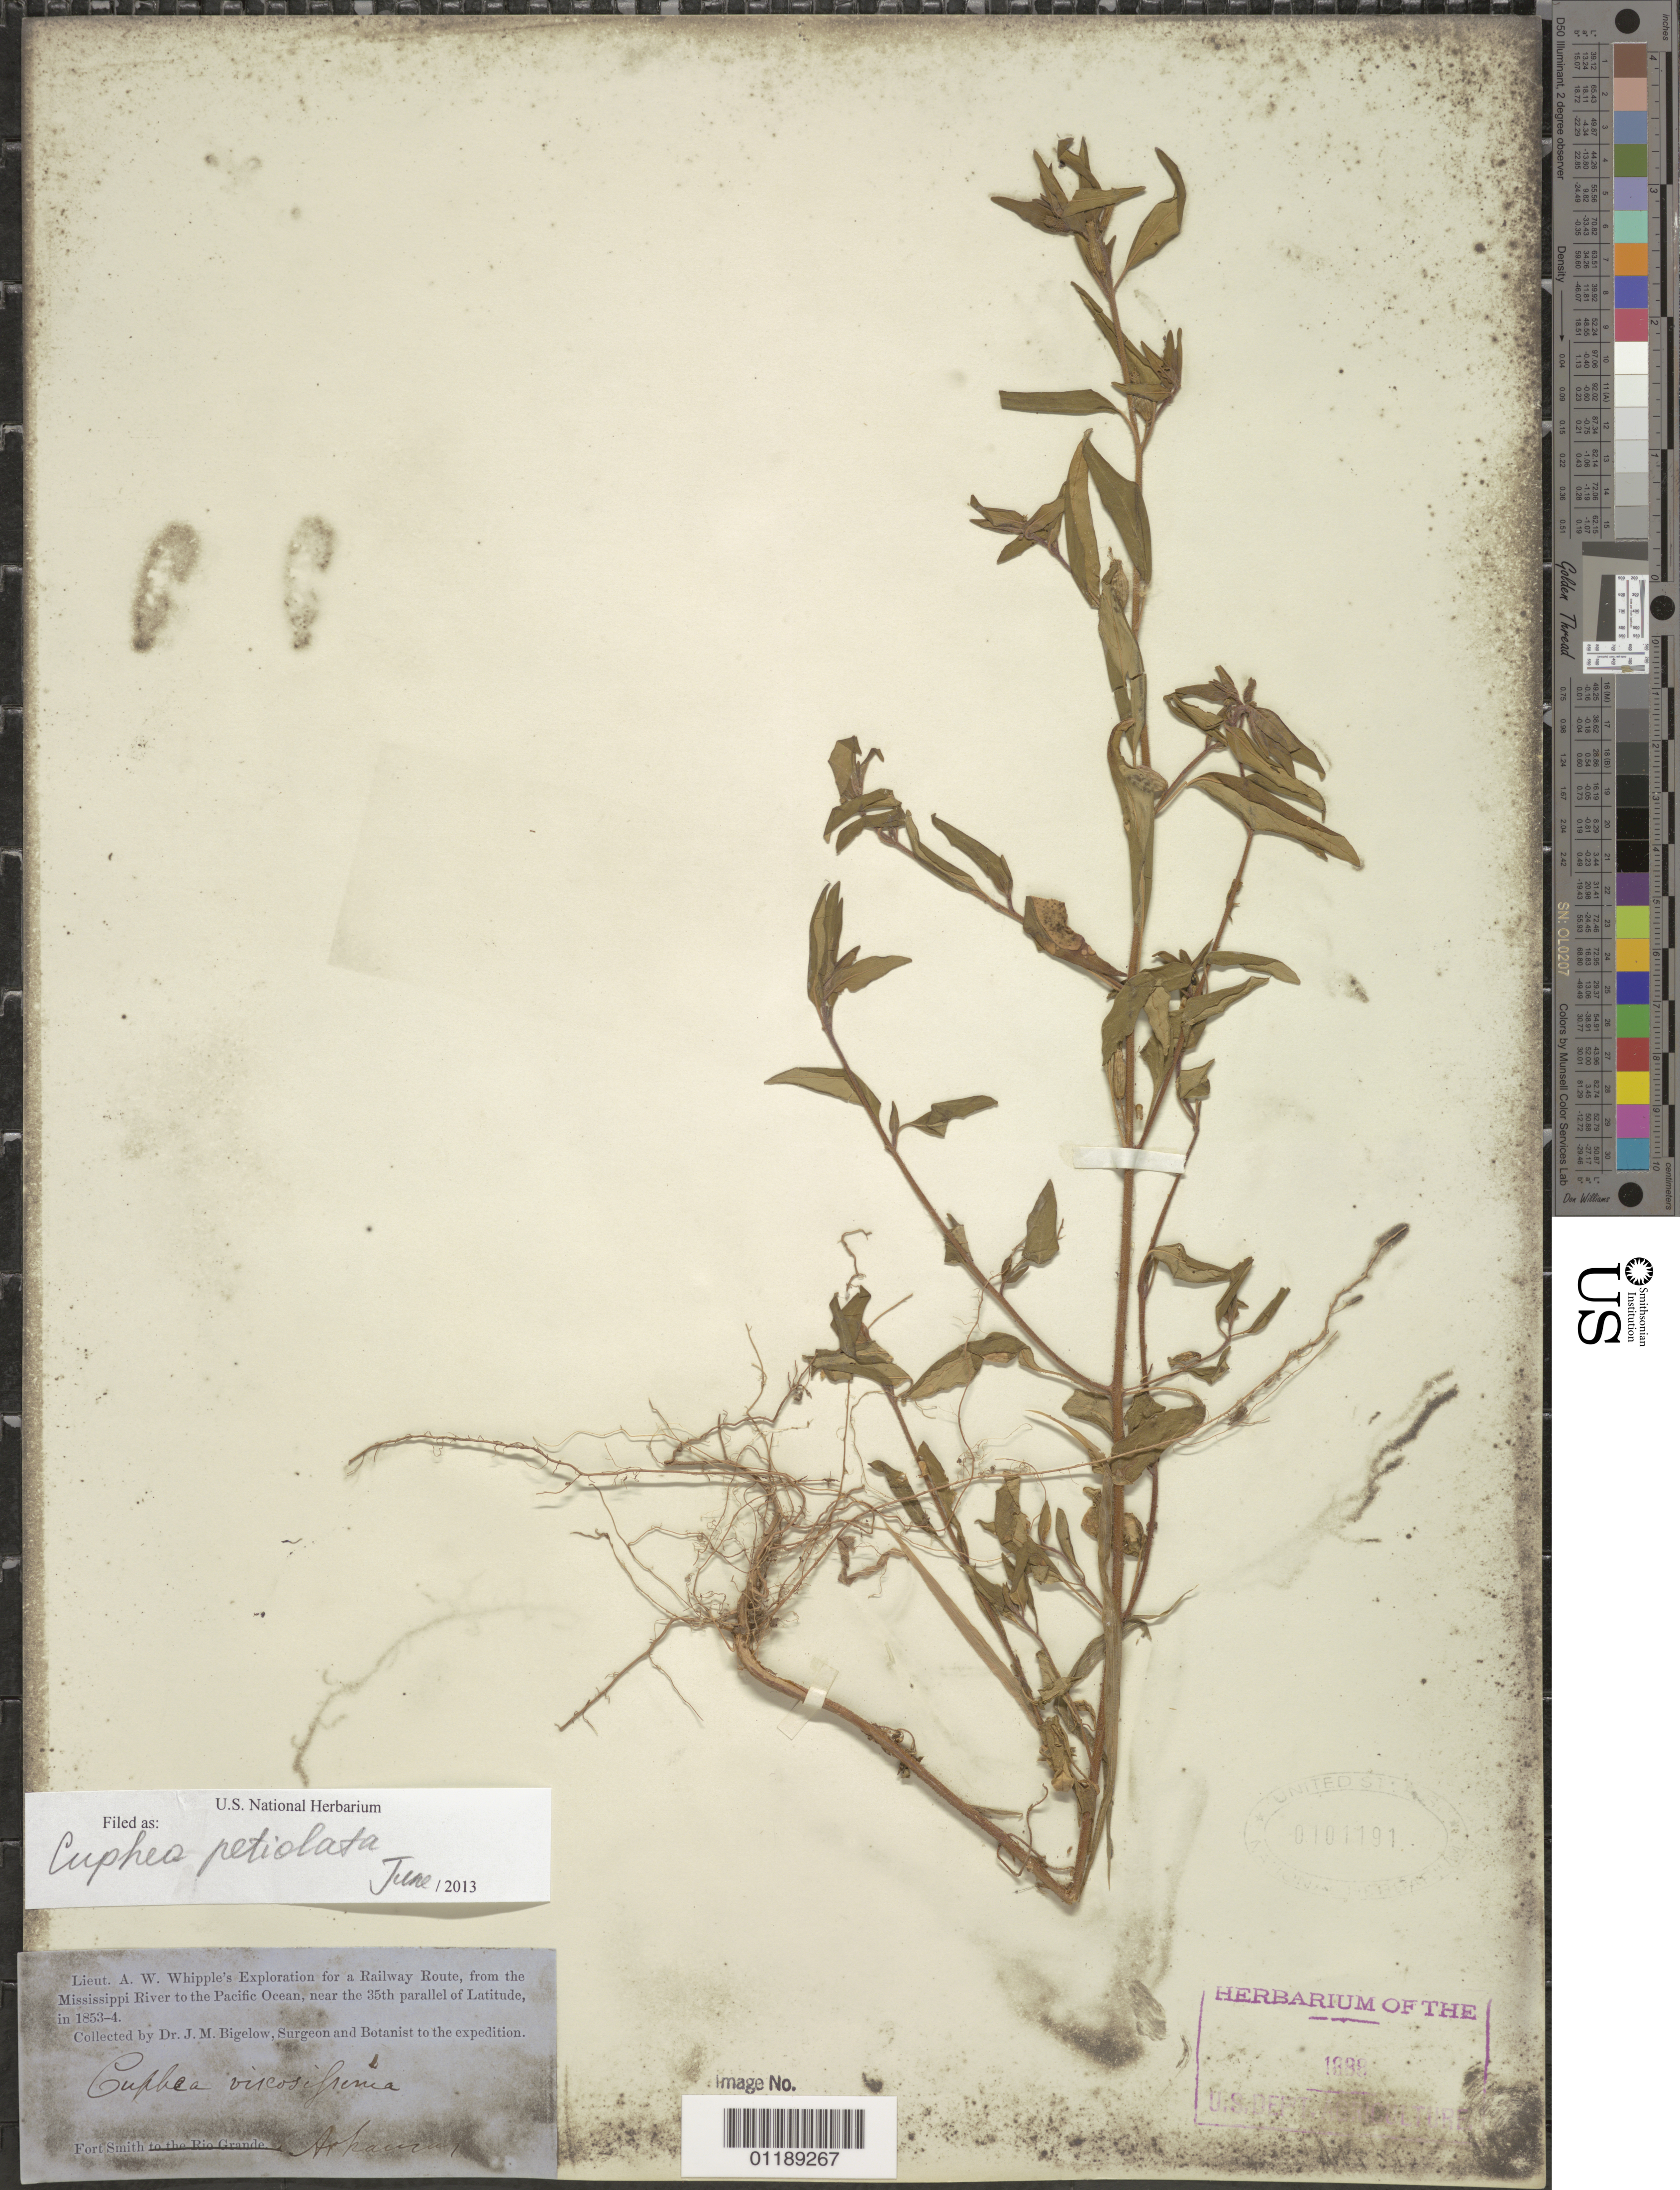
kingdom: Plantae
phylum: Tracheophyta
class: Magnoliopsida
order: Myrtales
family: Lythraceae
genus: Cuphea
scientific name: Cuphea petiolata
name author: Pohl ex Koehne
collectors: J. M. Bigelow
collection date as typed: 1853 to -- --- 1854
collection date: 1853/1854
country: United States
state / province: Arkansas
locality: Fort Smith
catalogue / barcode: US 101191